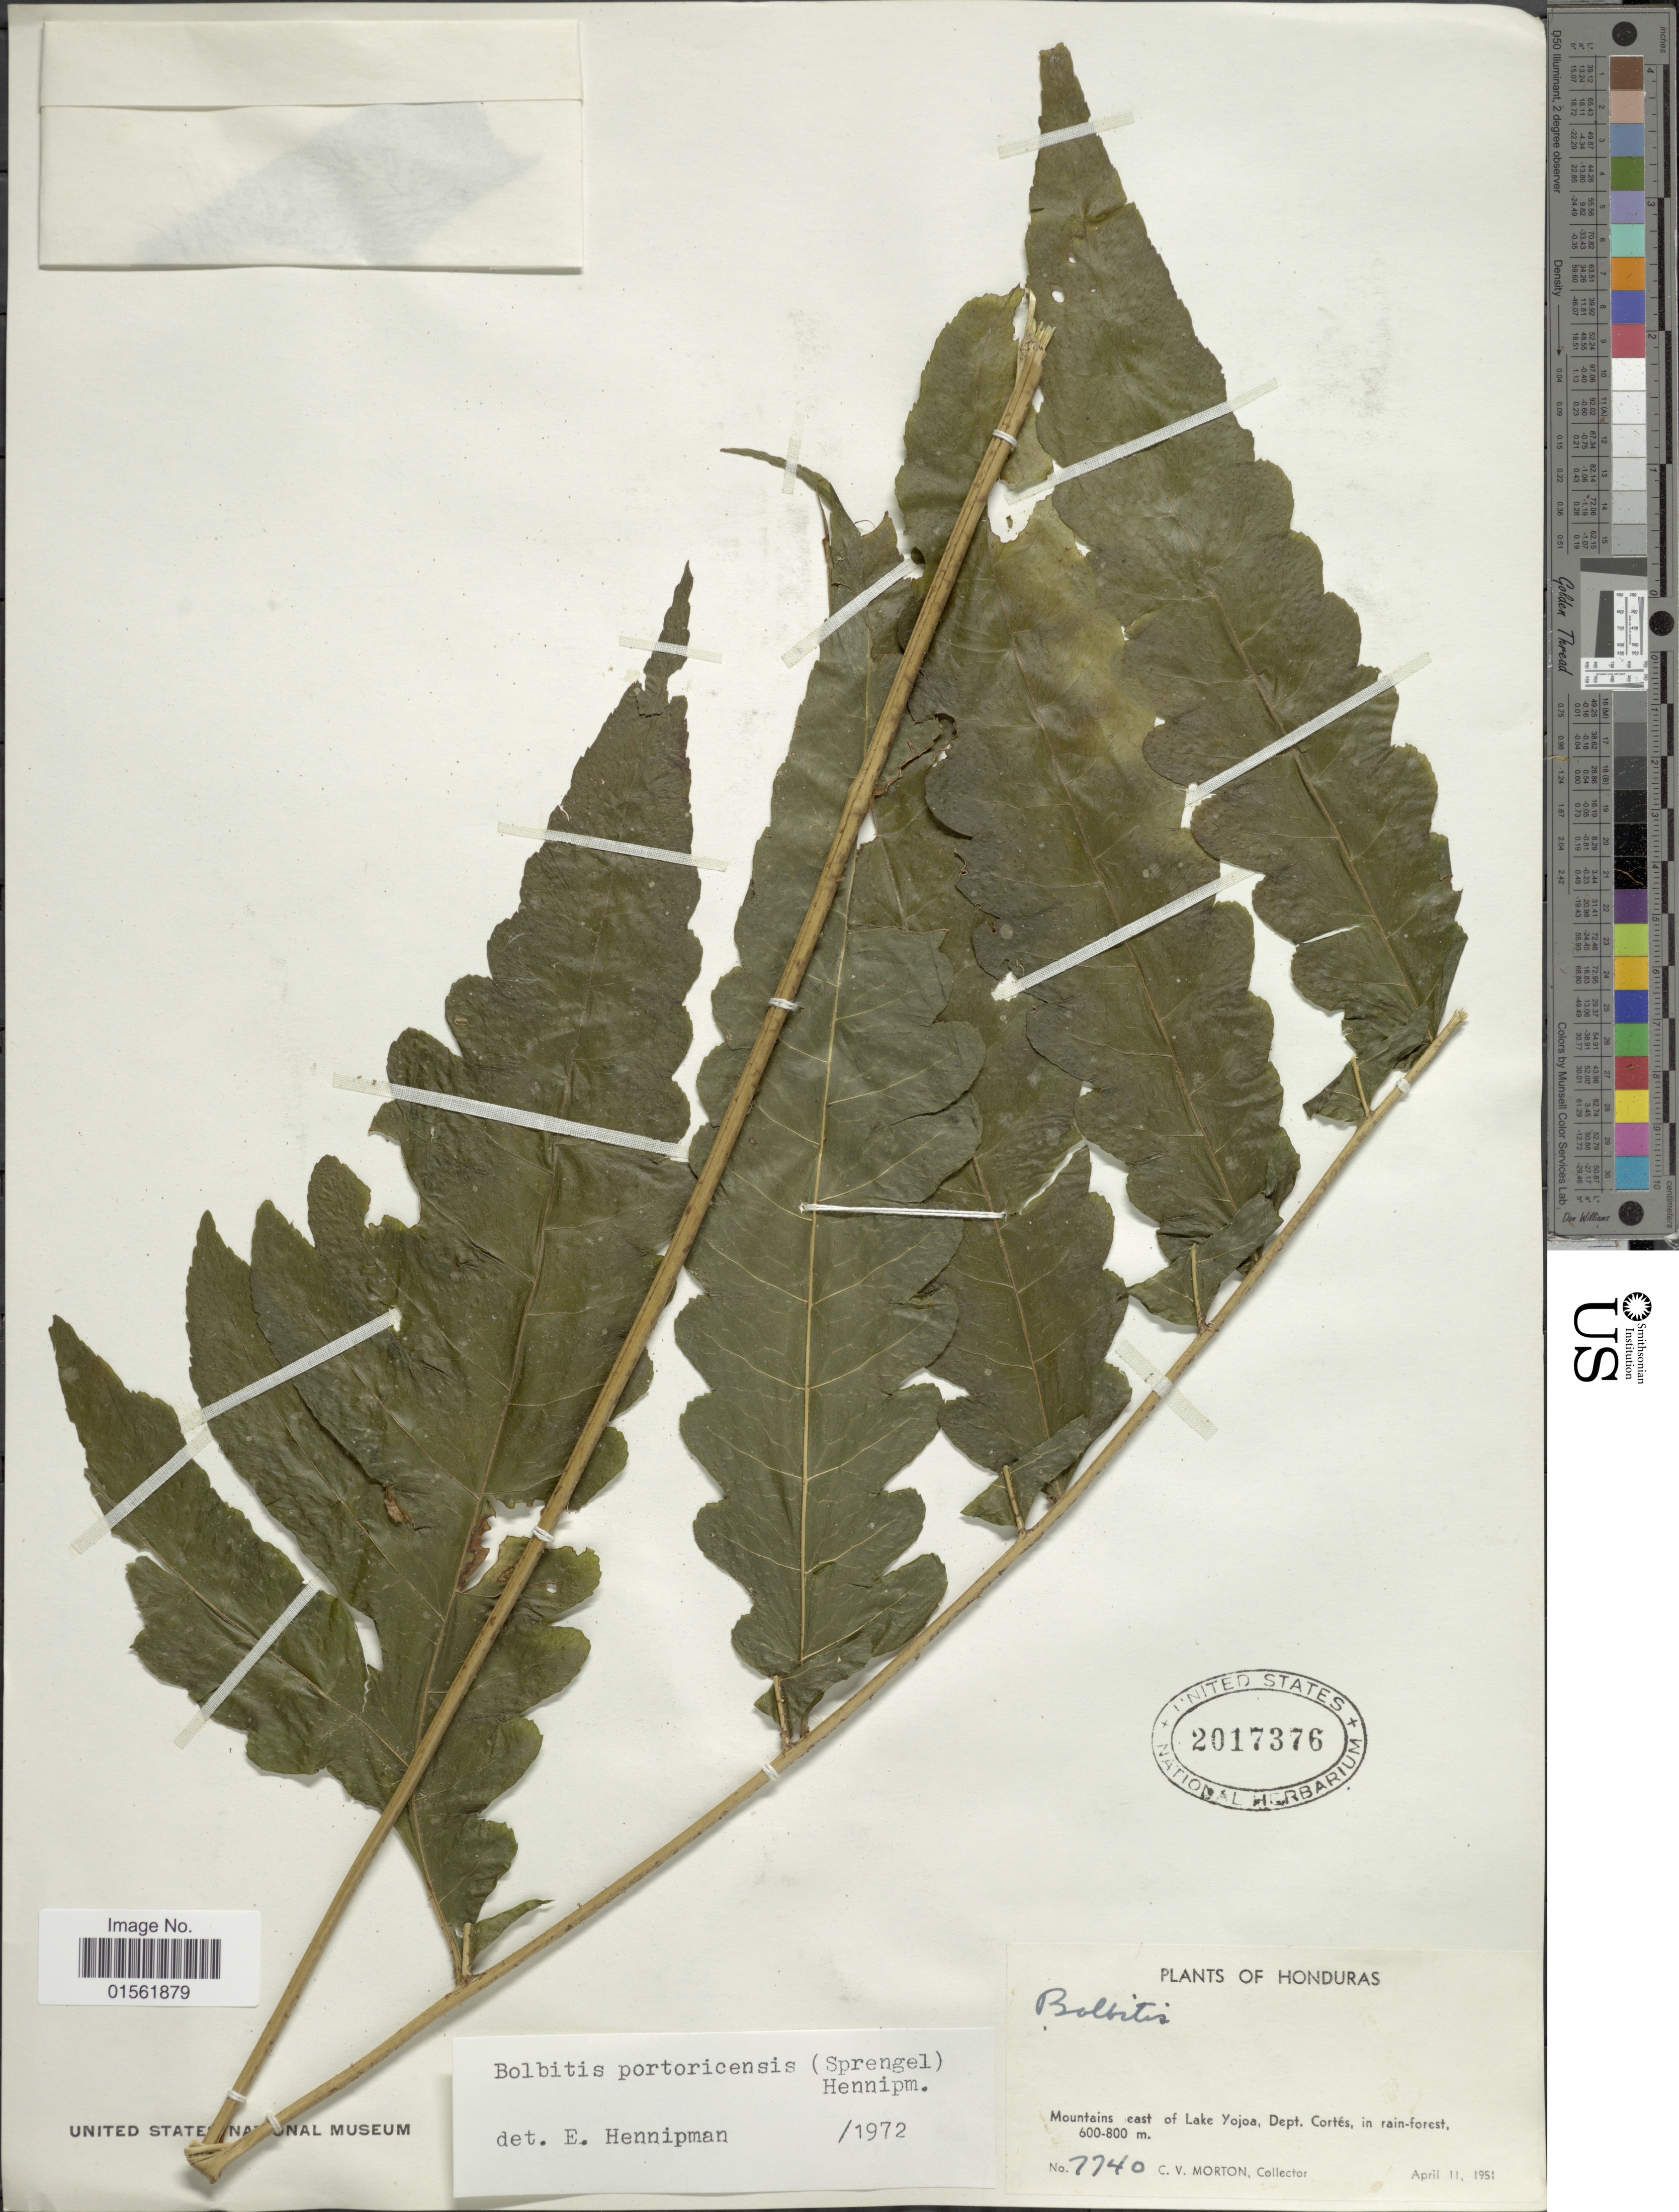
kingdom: Plantae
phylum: Tracheophyta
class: Polypodiopsida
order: Polypodiales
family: Dryopteridaceae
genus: Bolbitis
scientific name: Bolbitis portoricensis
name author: (Spreng.) Hennipman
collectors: C. V. Morton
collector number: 7740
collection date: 1951-04-11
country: Honduras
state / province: Cortés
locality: Mountains east of Lake Yojoa, in rain-forest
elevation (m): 600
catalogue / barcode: US 2017376